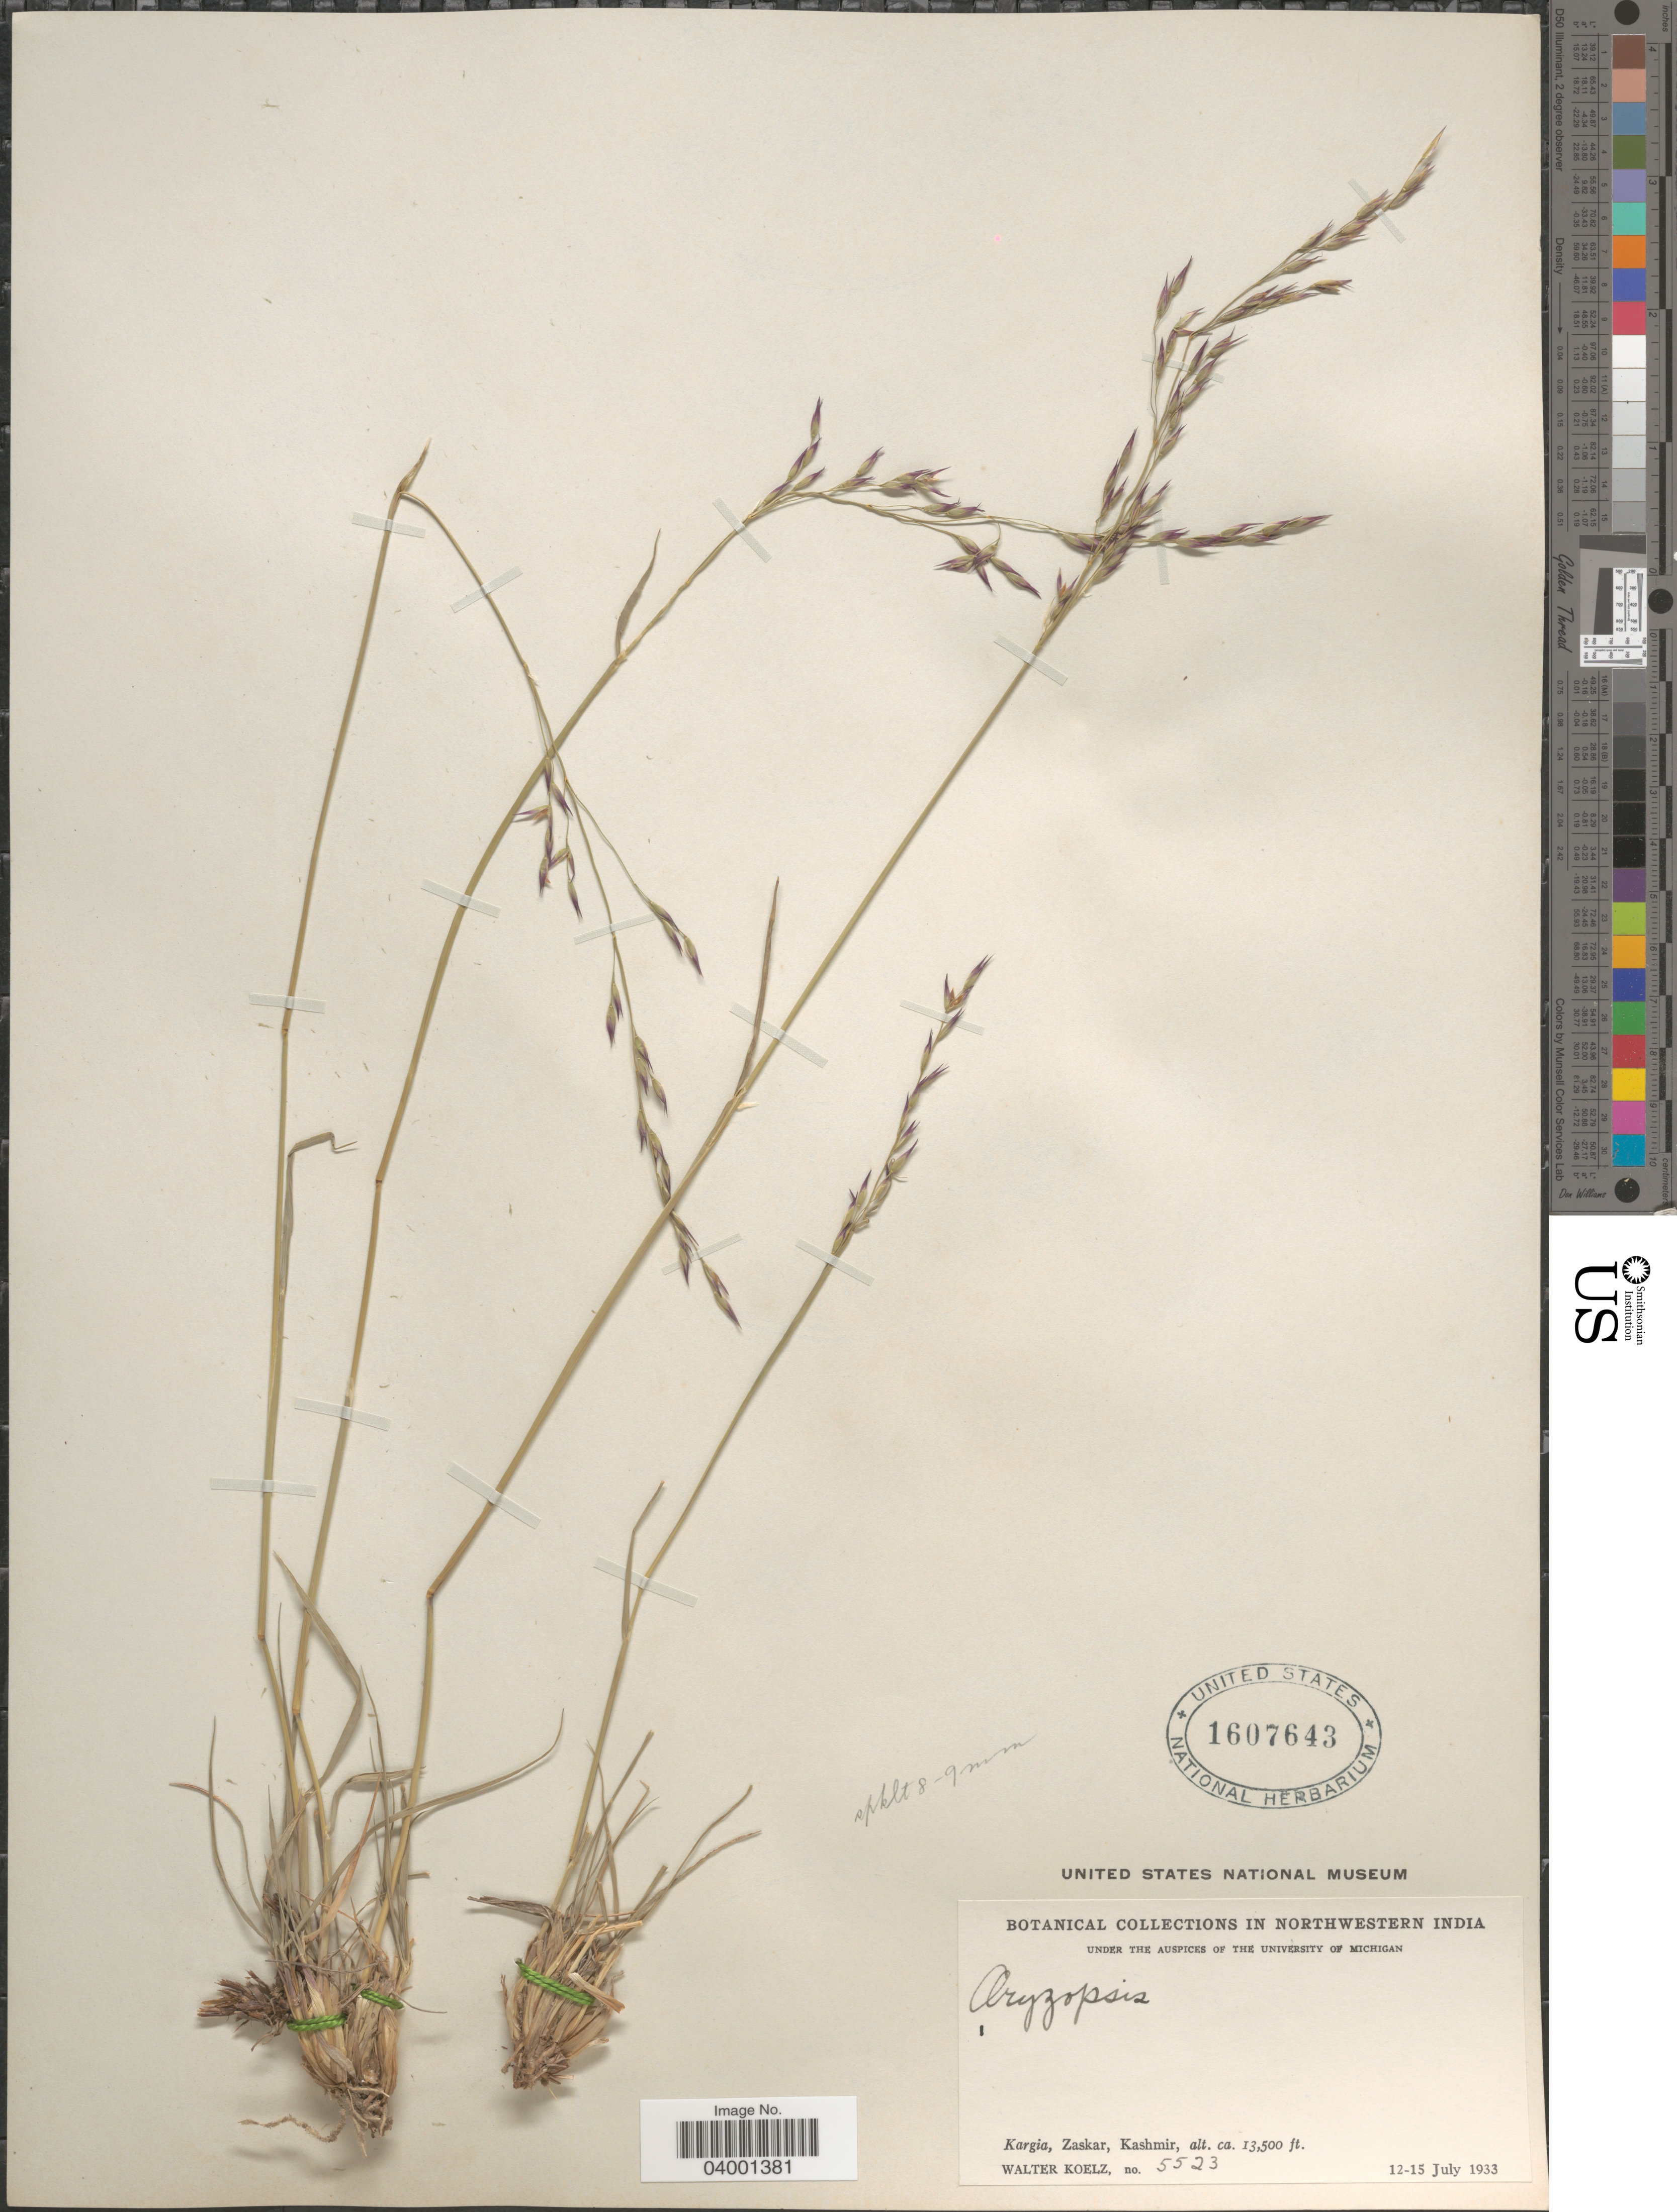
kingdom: Plantae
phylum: Tracheophyta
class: Liliopsida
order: Poales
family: Poaceae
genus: Piptatherum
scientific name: Piptatherum sp.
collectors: W. N. Koelz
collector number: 5523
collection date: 1933-07-12/1933-07-15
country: India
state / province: Jammu and Kashmir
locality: In Northwestern India. Kargia, Zaskar, Kashmir.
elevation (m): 4115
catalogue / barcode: US 1607643